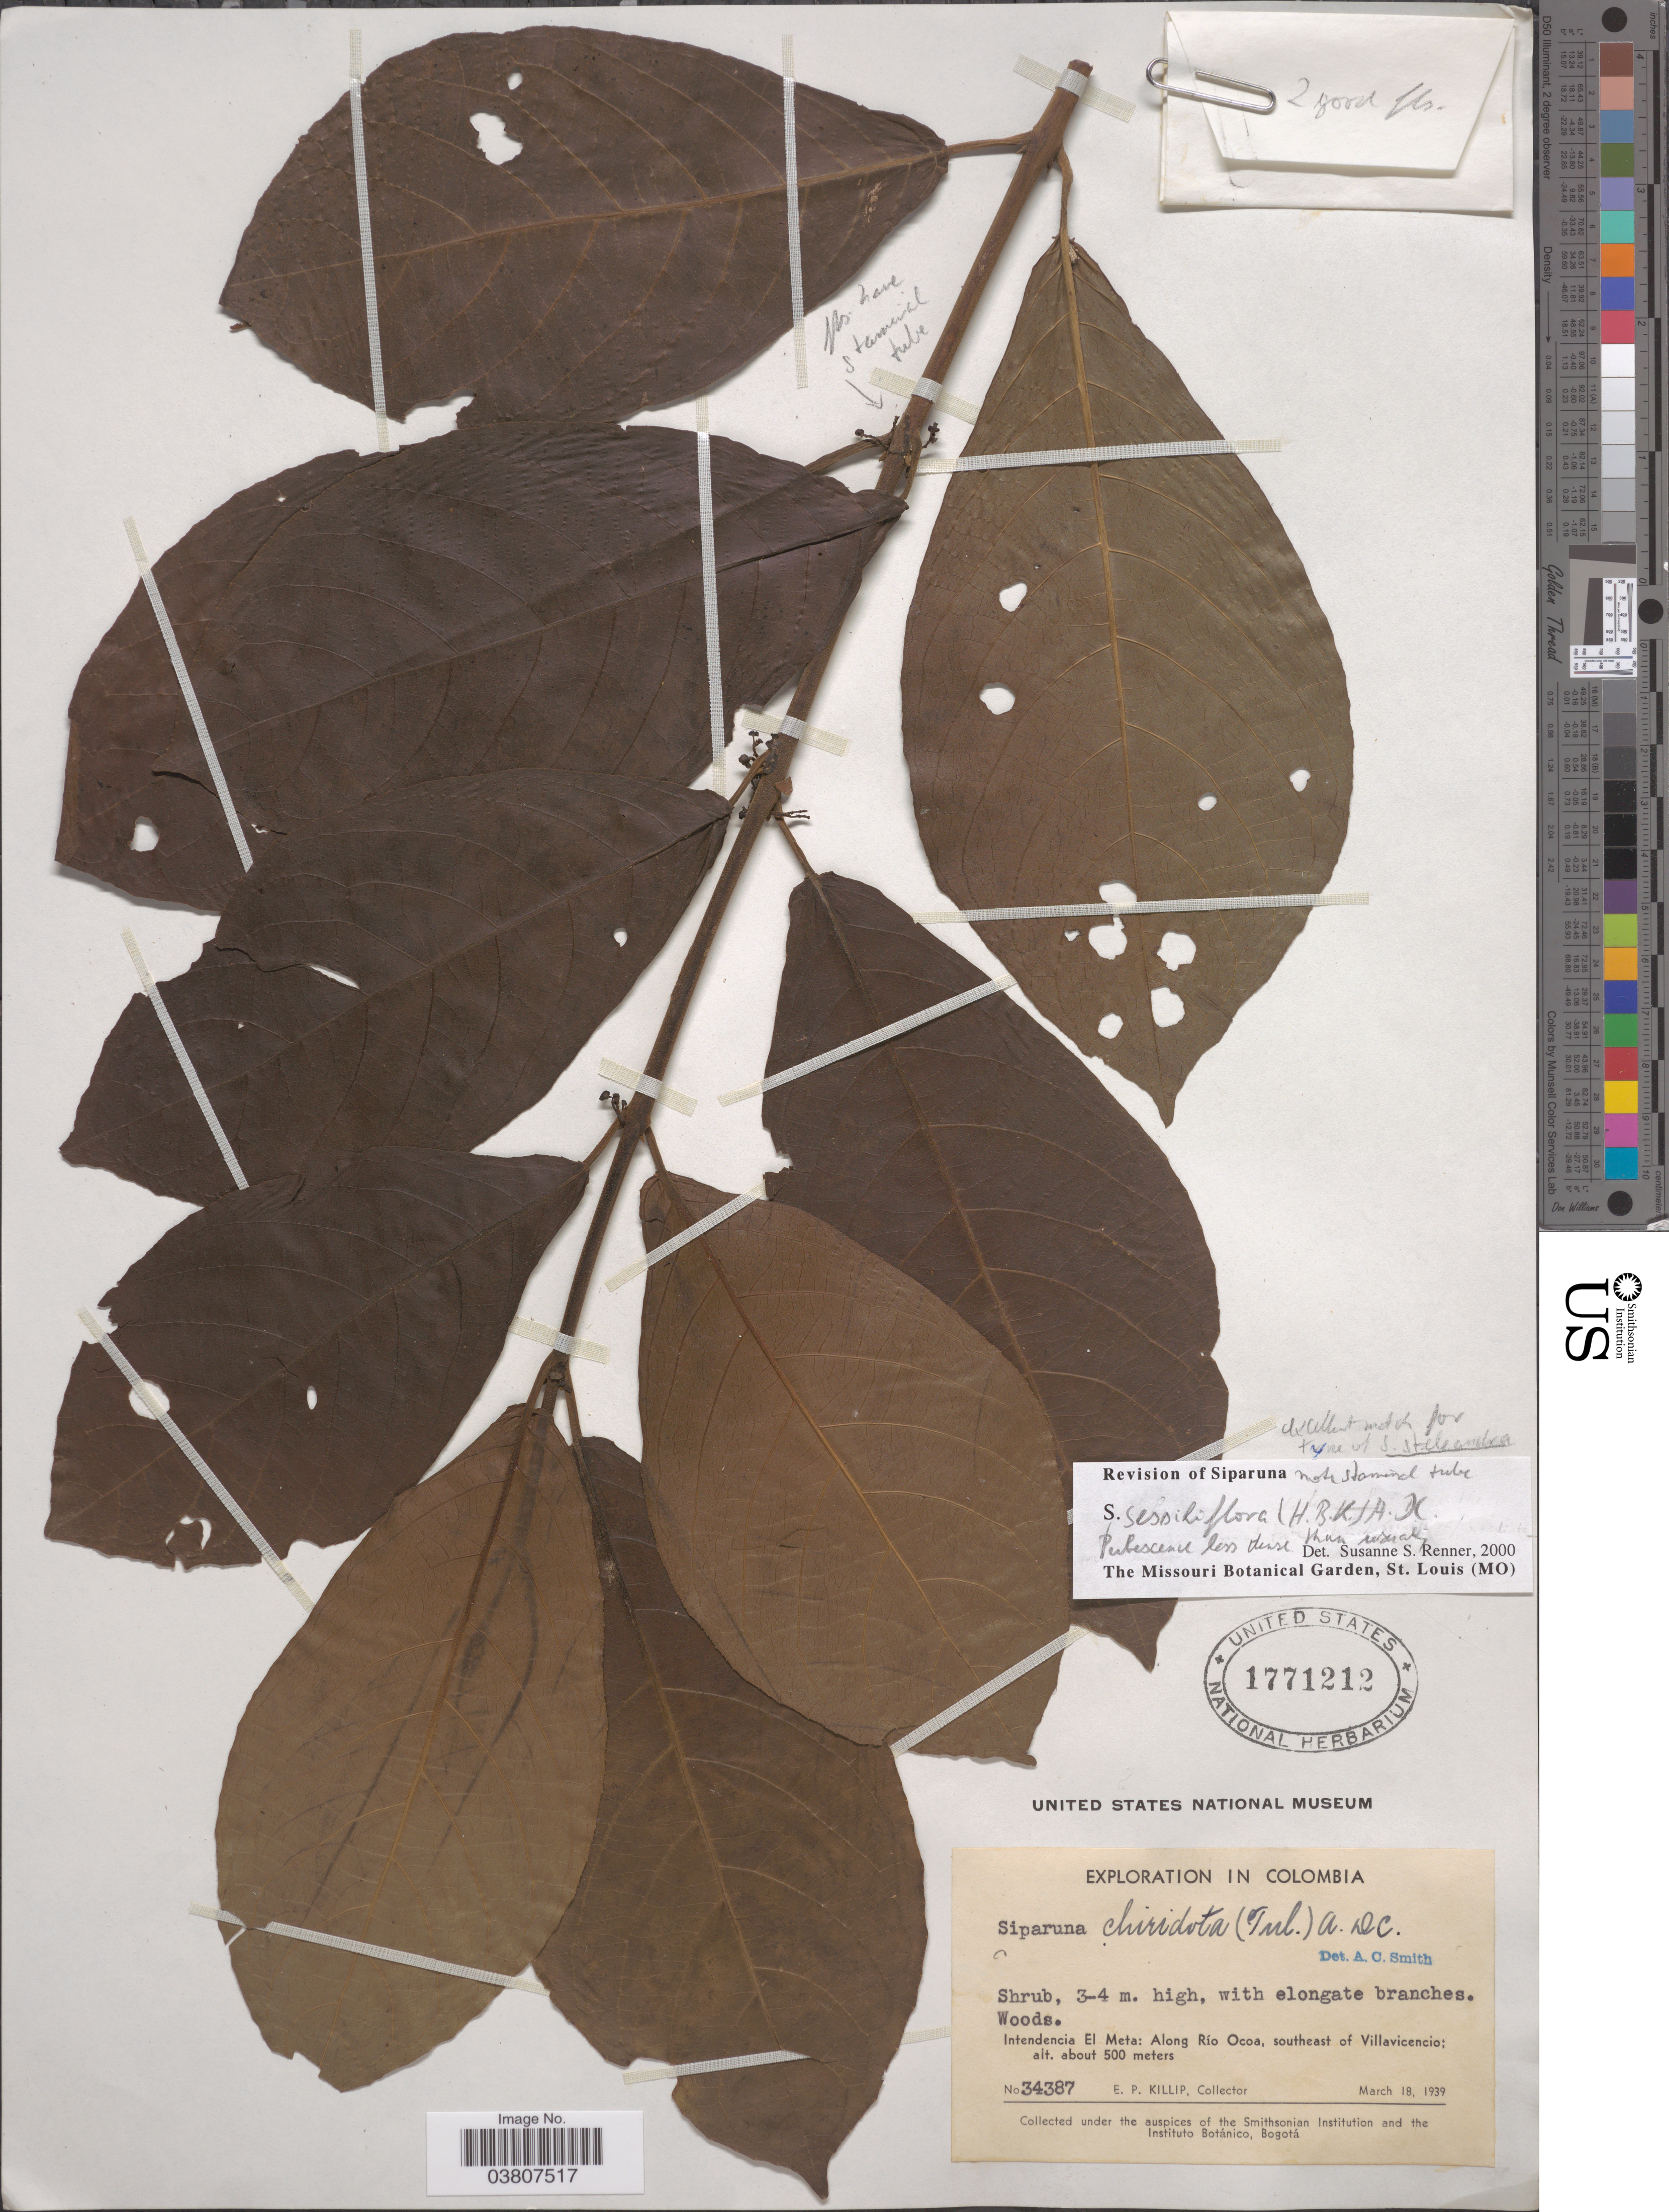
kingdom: Plantae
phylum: Tracheophyta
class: Magnoliopsida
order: Laurales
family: Siparunaceae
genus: Siparuna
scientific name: Siparuna sessiliflora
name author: (Kunth) A. DC.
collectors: E. P. Killip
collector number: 34387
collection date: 1939-03-18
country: Colombia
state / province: Meta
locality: Intendencia El Meta: Along Río Ocoa, southeast of Villavicencio.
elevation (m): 500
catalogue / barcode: US 1771212